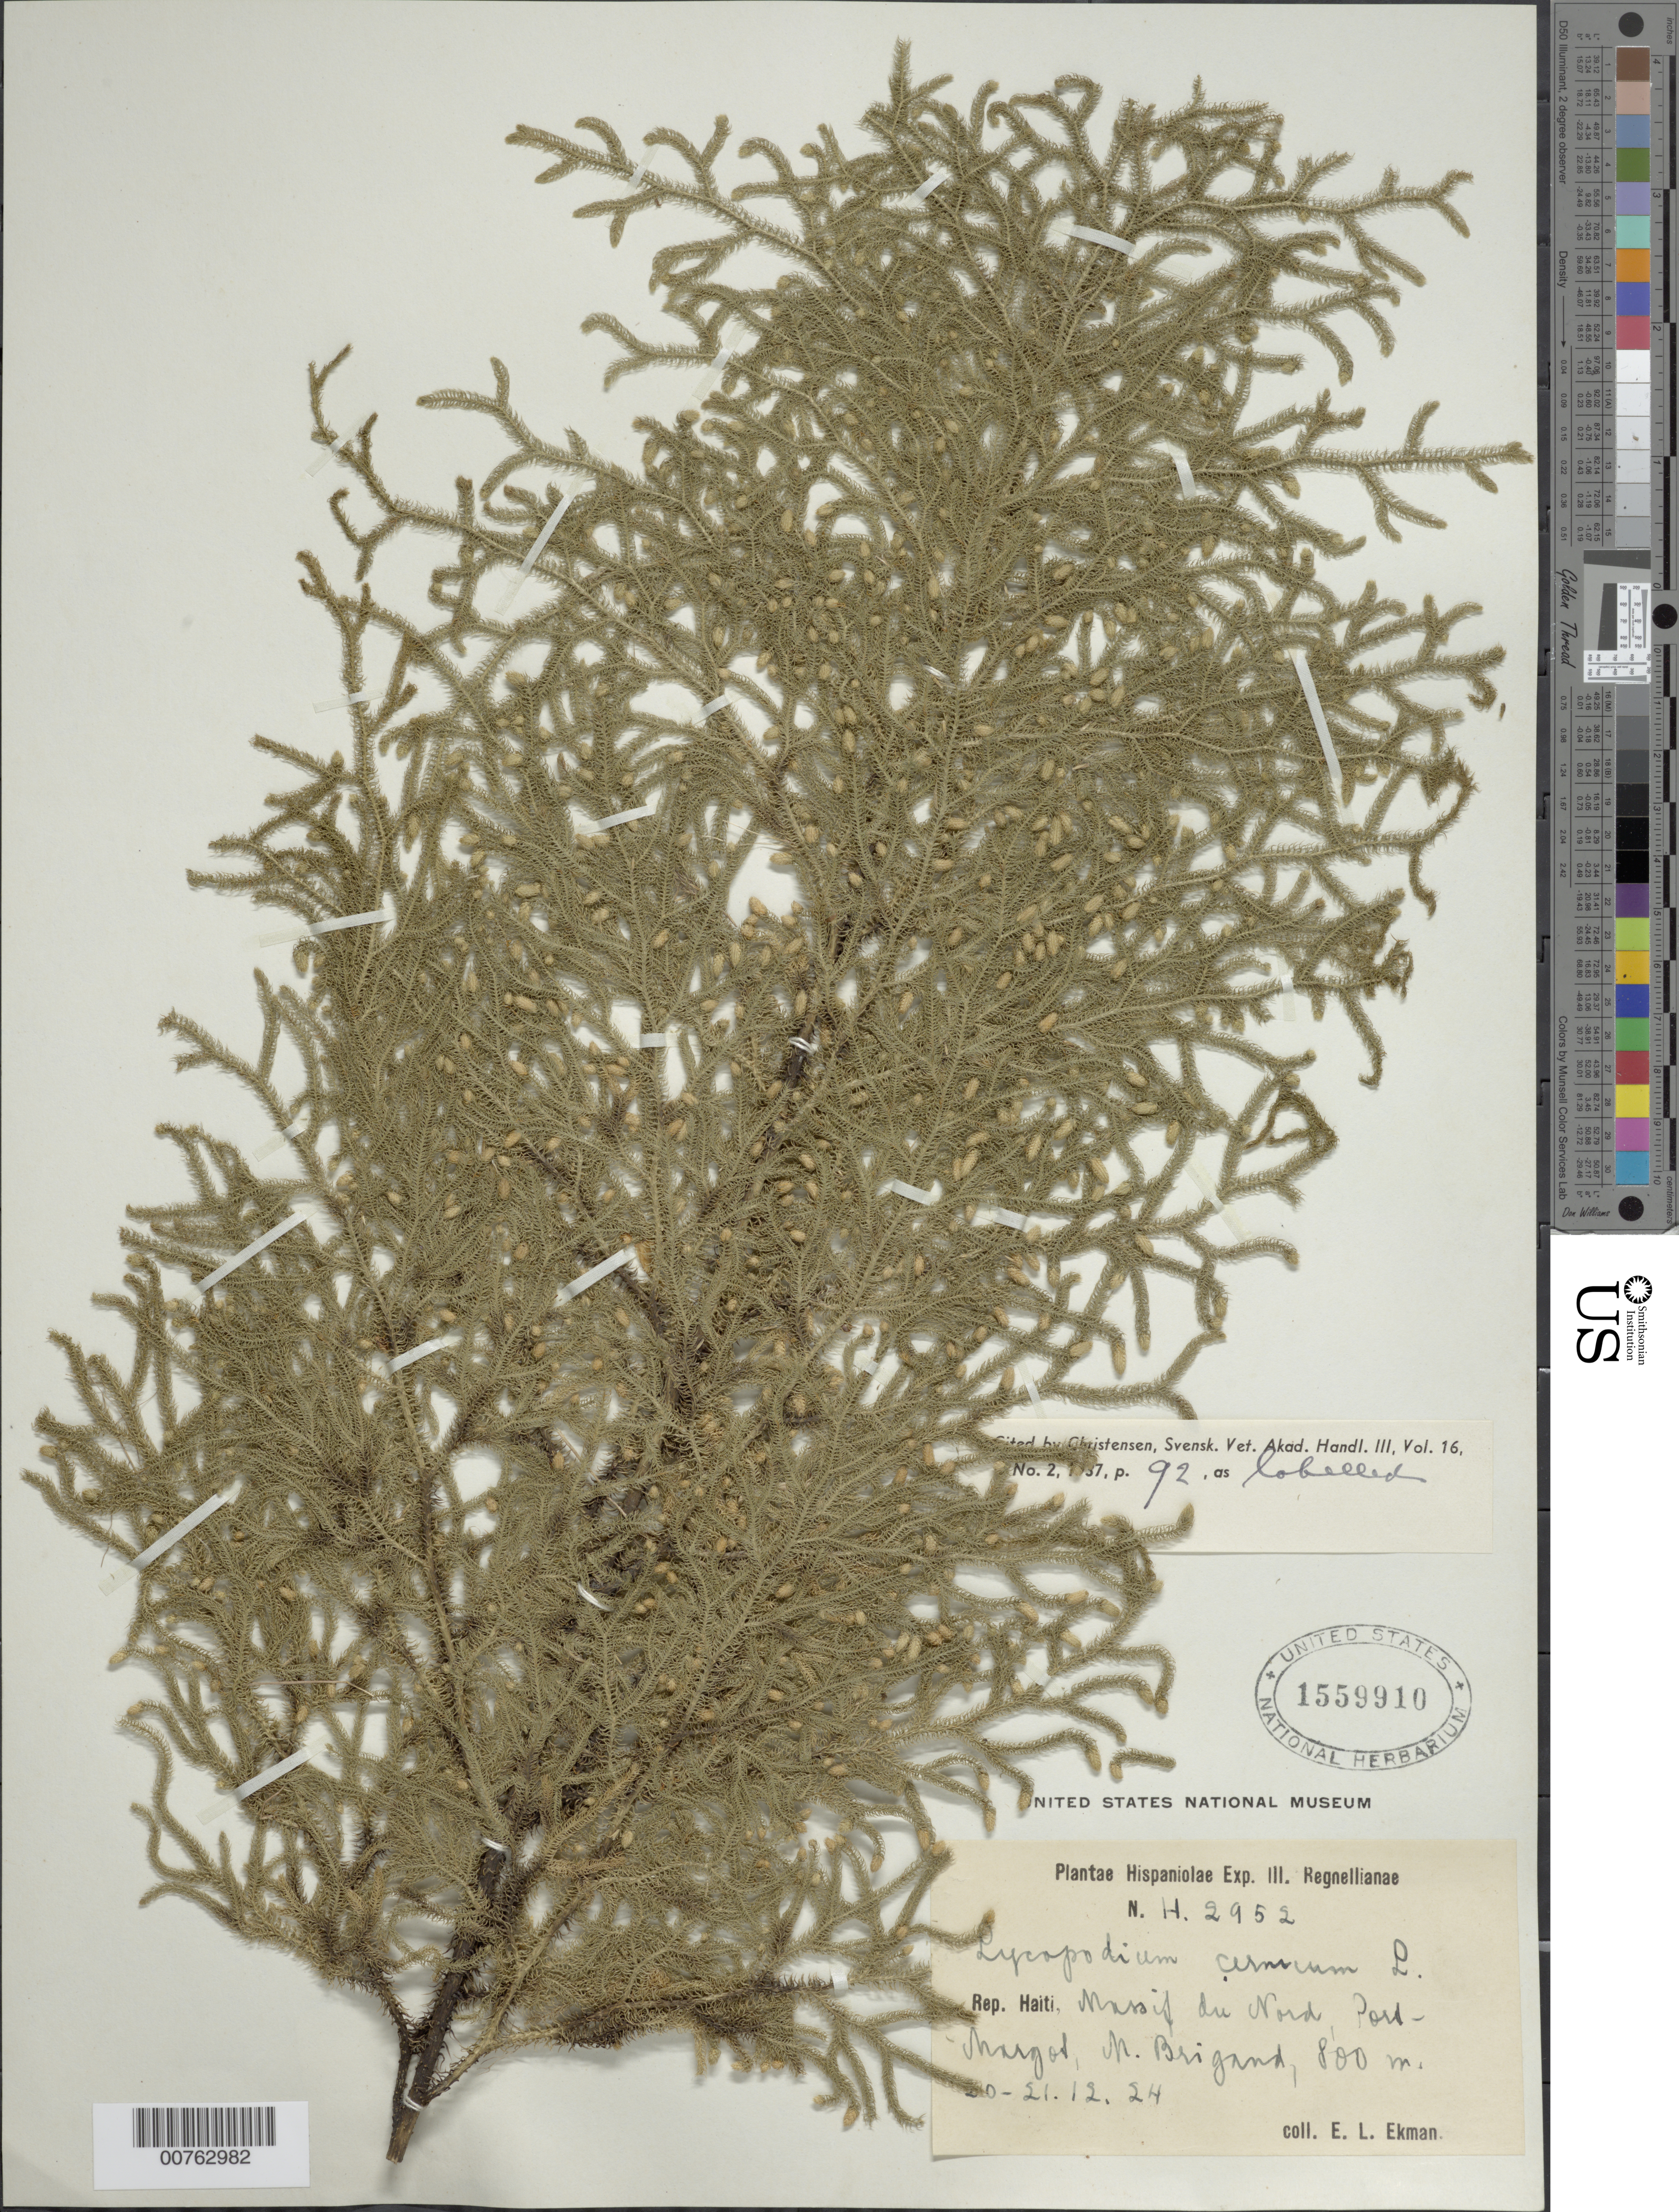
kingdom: Plantae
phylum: Tracheophyta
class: Lycopodiopsida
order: Lycopodiales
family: Lycopodiaceae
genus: Palhinhaea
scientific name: Palhinhaea cernua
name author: (L.) Vasc. & Franco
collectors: E. L. Ekman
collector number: H 2952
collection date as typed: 20 Dec 1924 to 21 Dec 1924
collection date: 1924-12-20/1924-12-21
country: Haiti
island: Hispaniola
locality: Massif du Nord, Port-Margot, N. Brigard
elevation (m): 800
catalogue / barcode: US 1559910